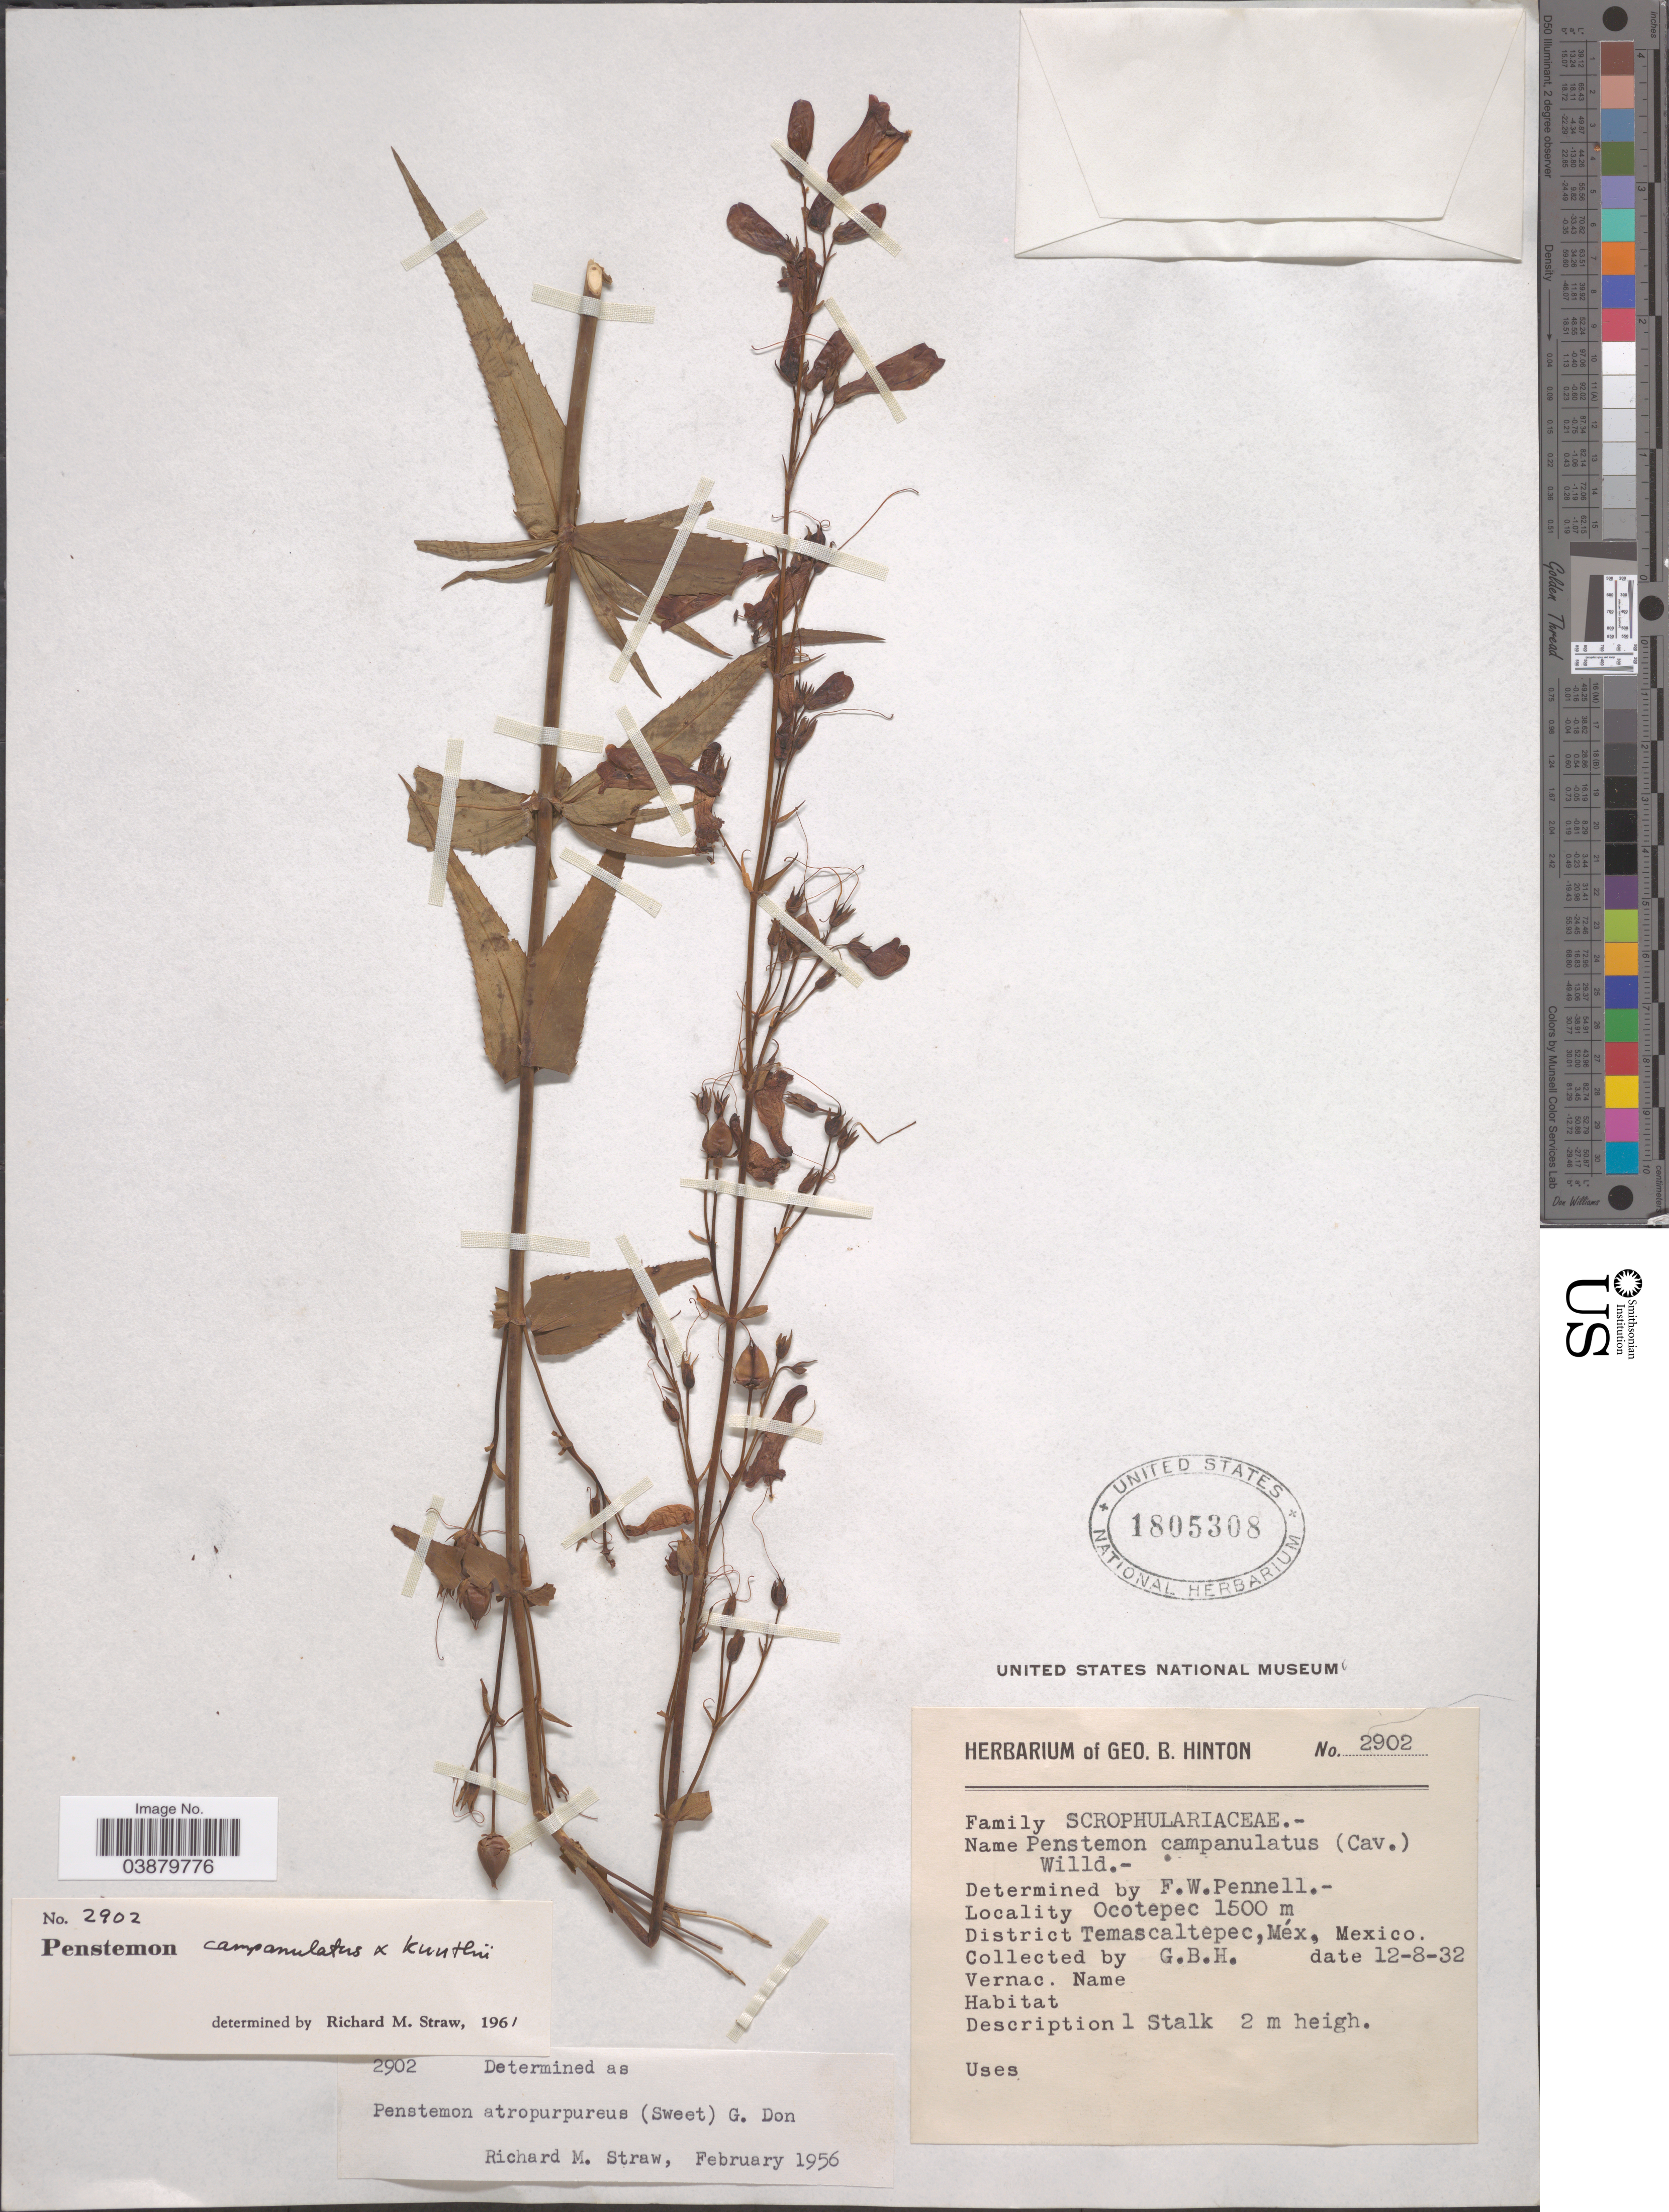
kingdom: Plantae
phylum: Tracheophyta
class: Magnoliopsida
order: Lamiales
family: Plantaginaceae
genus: Penstemon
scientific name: Penstemon kunthii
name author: G. Don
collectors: G. B. Hinton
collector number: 2902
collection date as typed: Transcribed d/m/y: 12/8/32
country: Mexico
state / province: México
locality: Ocotepec. District Temascaltepec.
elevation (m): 1500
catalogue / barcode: US 1805308